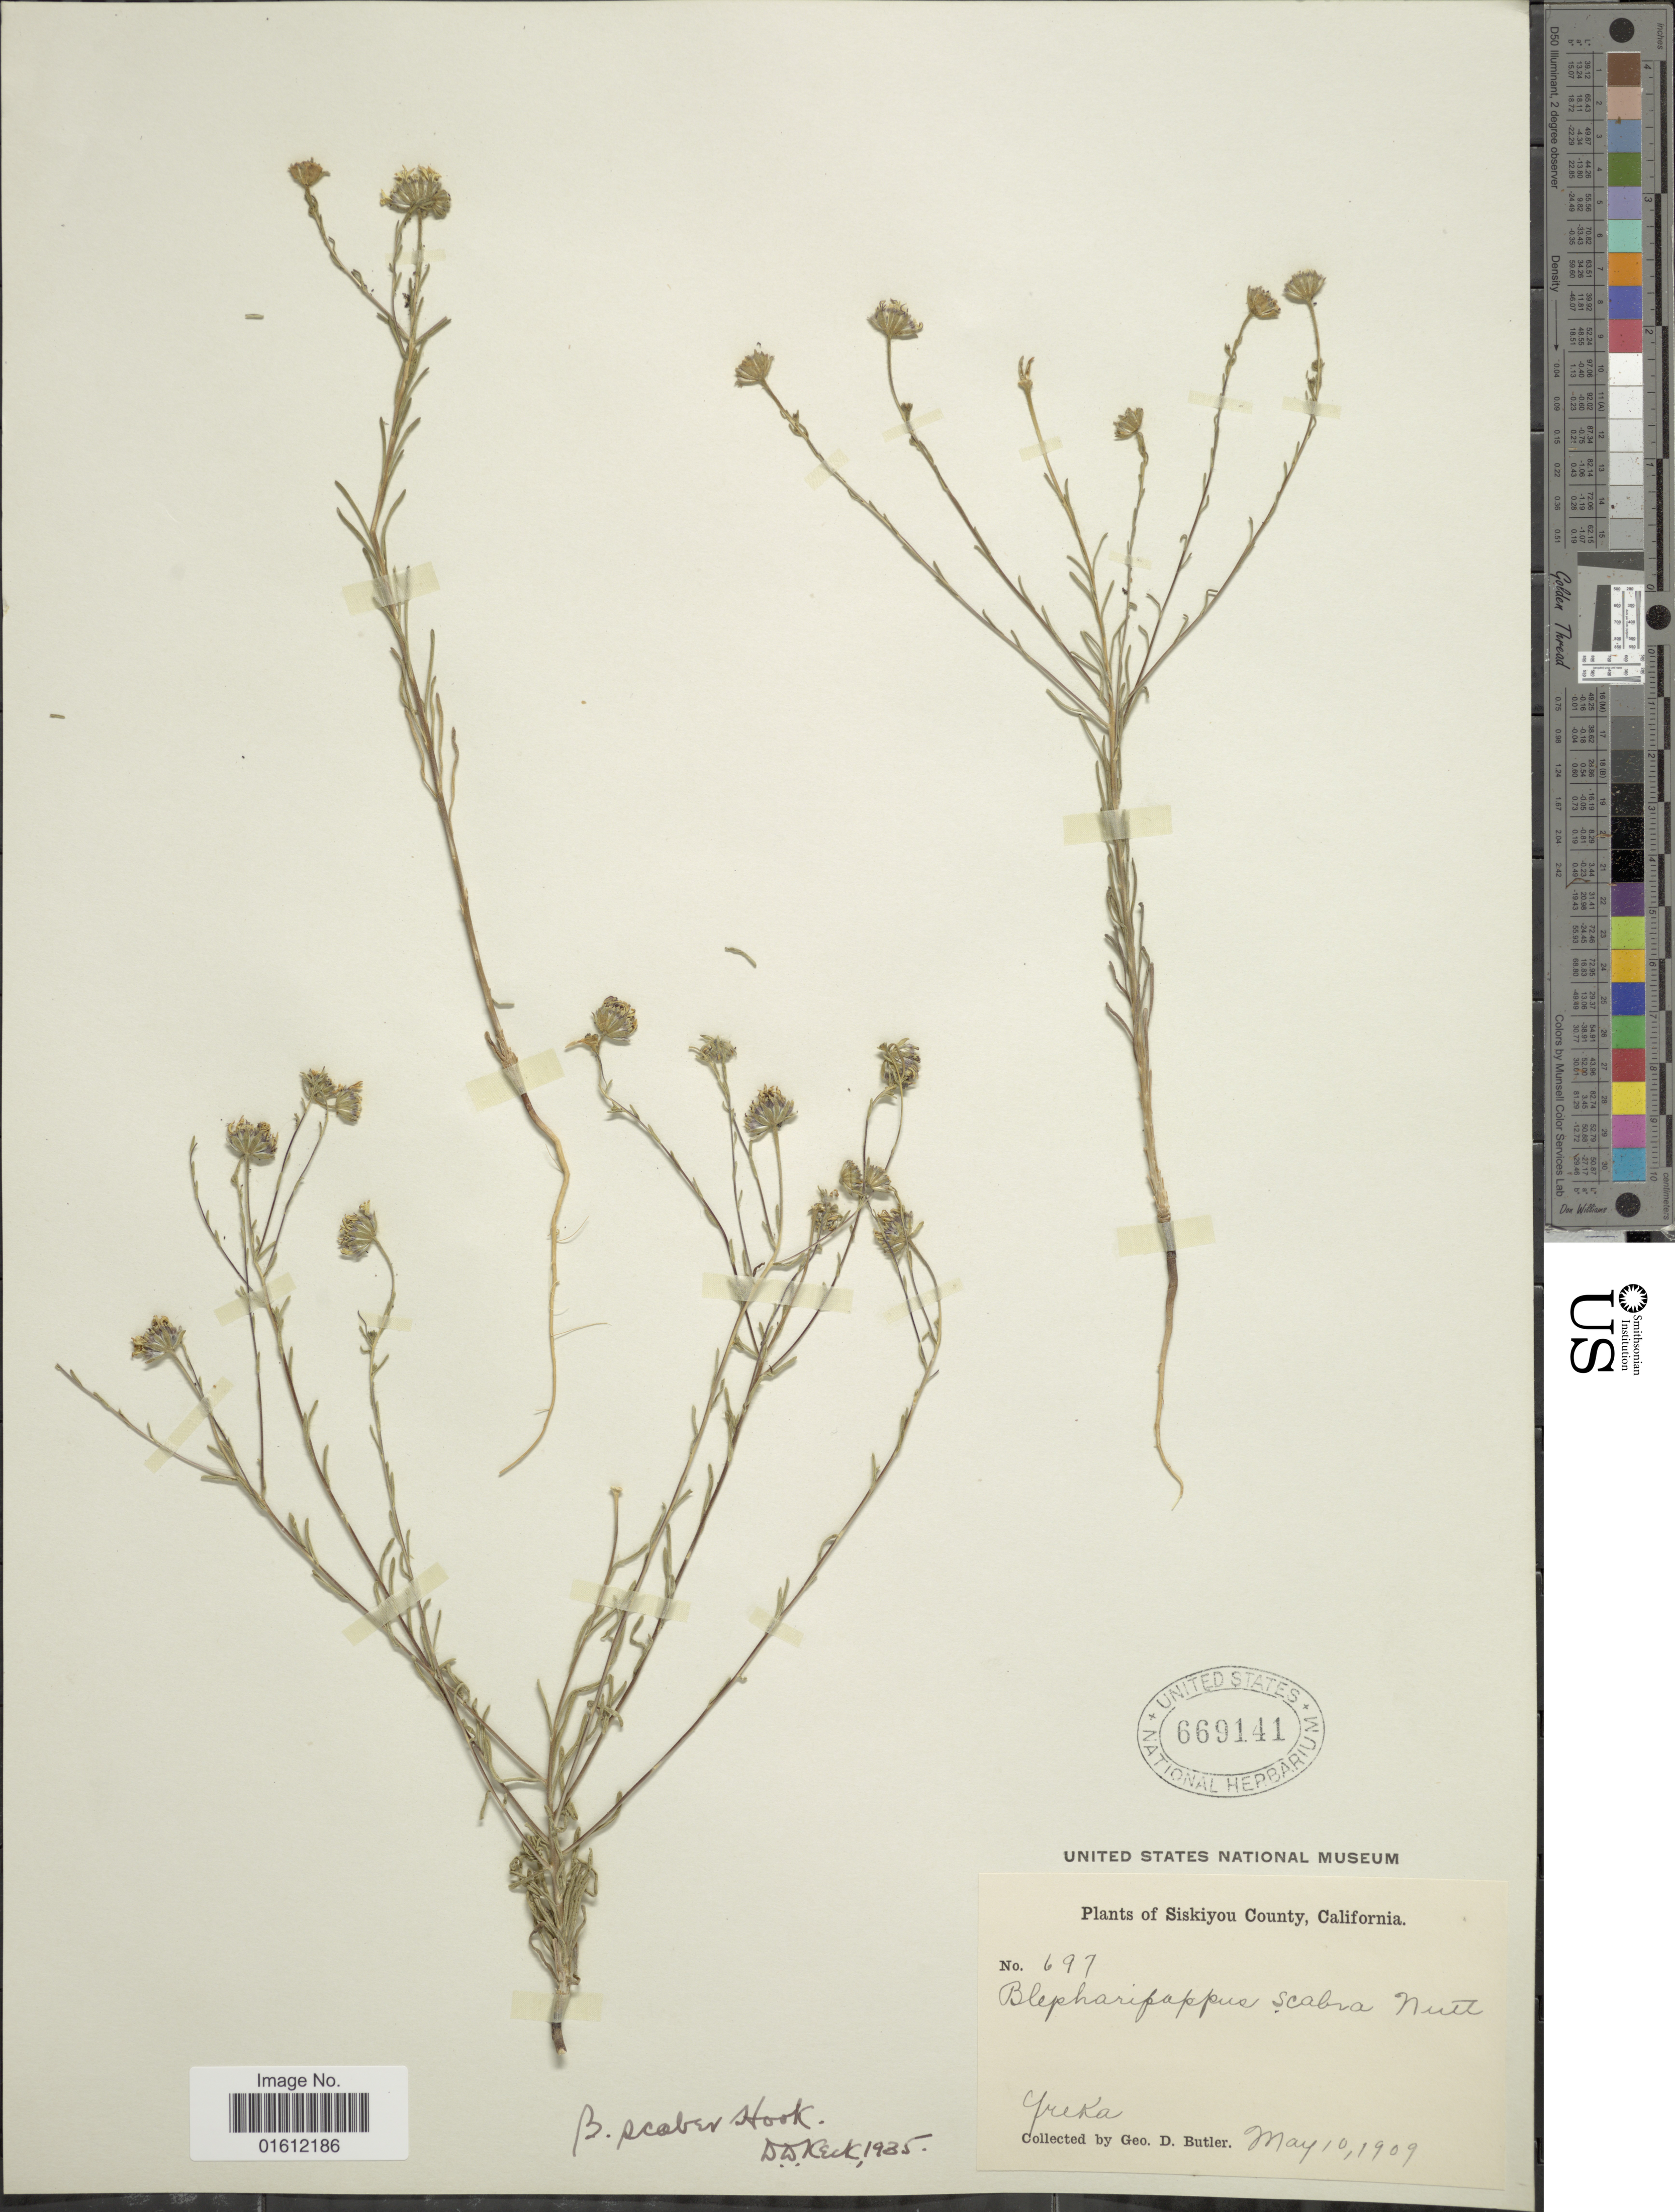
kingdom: Plantae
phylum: Tracheophyta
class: Magnoliopsida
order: Asterales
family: Asteraceae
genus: Blepharipappus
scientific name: Blepharipappus scaber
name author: Hook.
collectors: G. D. Butler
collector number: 697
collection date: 1909-05-10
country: United States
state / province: California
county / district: Siskiyou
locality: Siskiyou County, Yreka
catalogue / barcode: US 669141